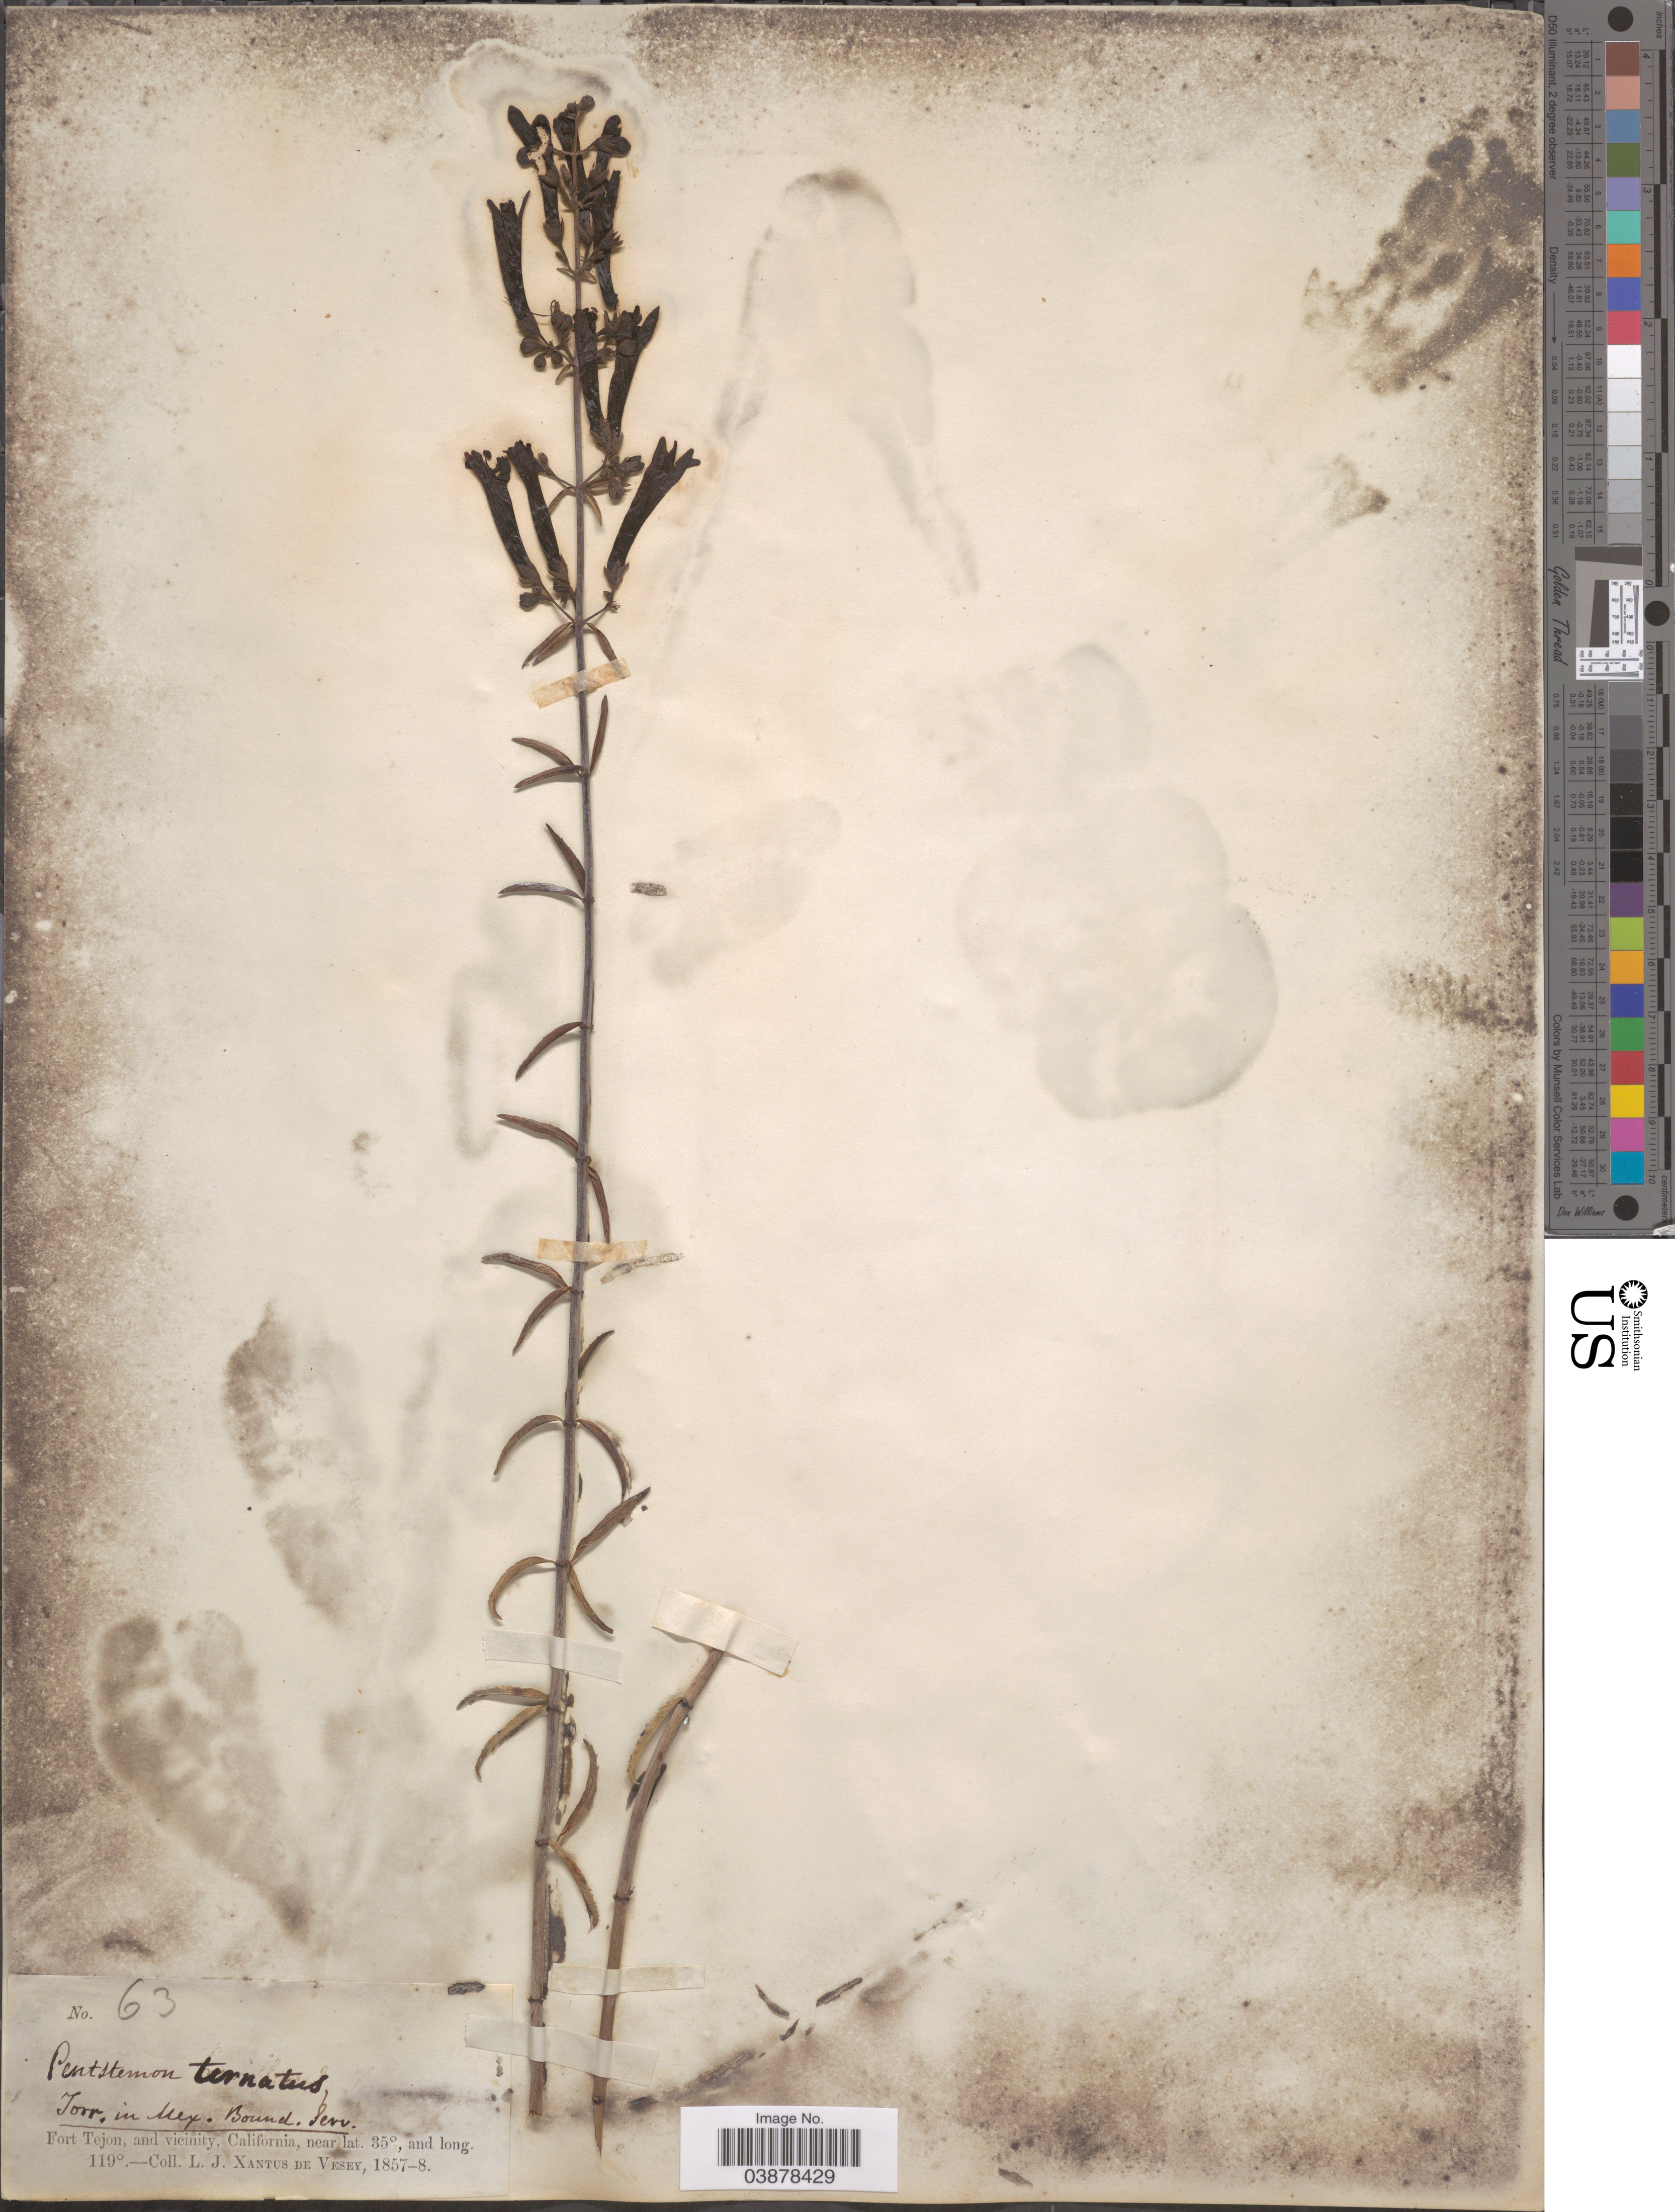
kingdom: Plantae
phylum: Tracheophyta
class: Magnoliopsida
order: Lamiales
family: Plantaginaceae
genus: Penstemon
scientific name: Penstemon ternatus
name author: Torr. ex A. Gray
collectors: L. Xantus de Vesey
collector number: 63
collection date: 1857/1858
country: United States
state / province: California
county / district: Kern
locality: Fort Tejon, and vicinity.